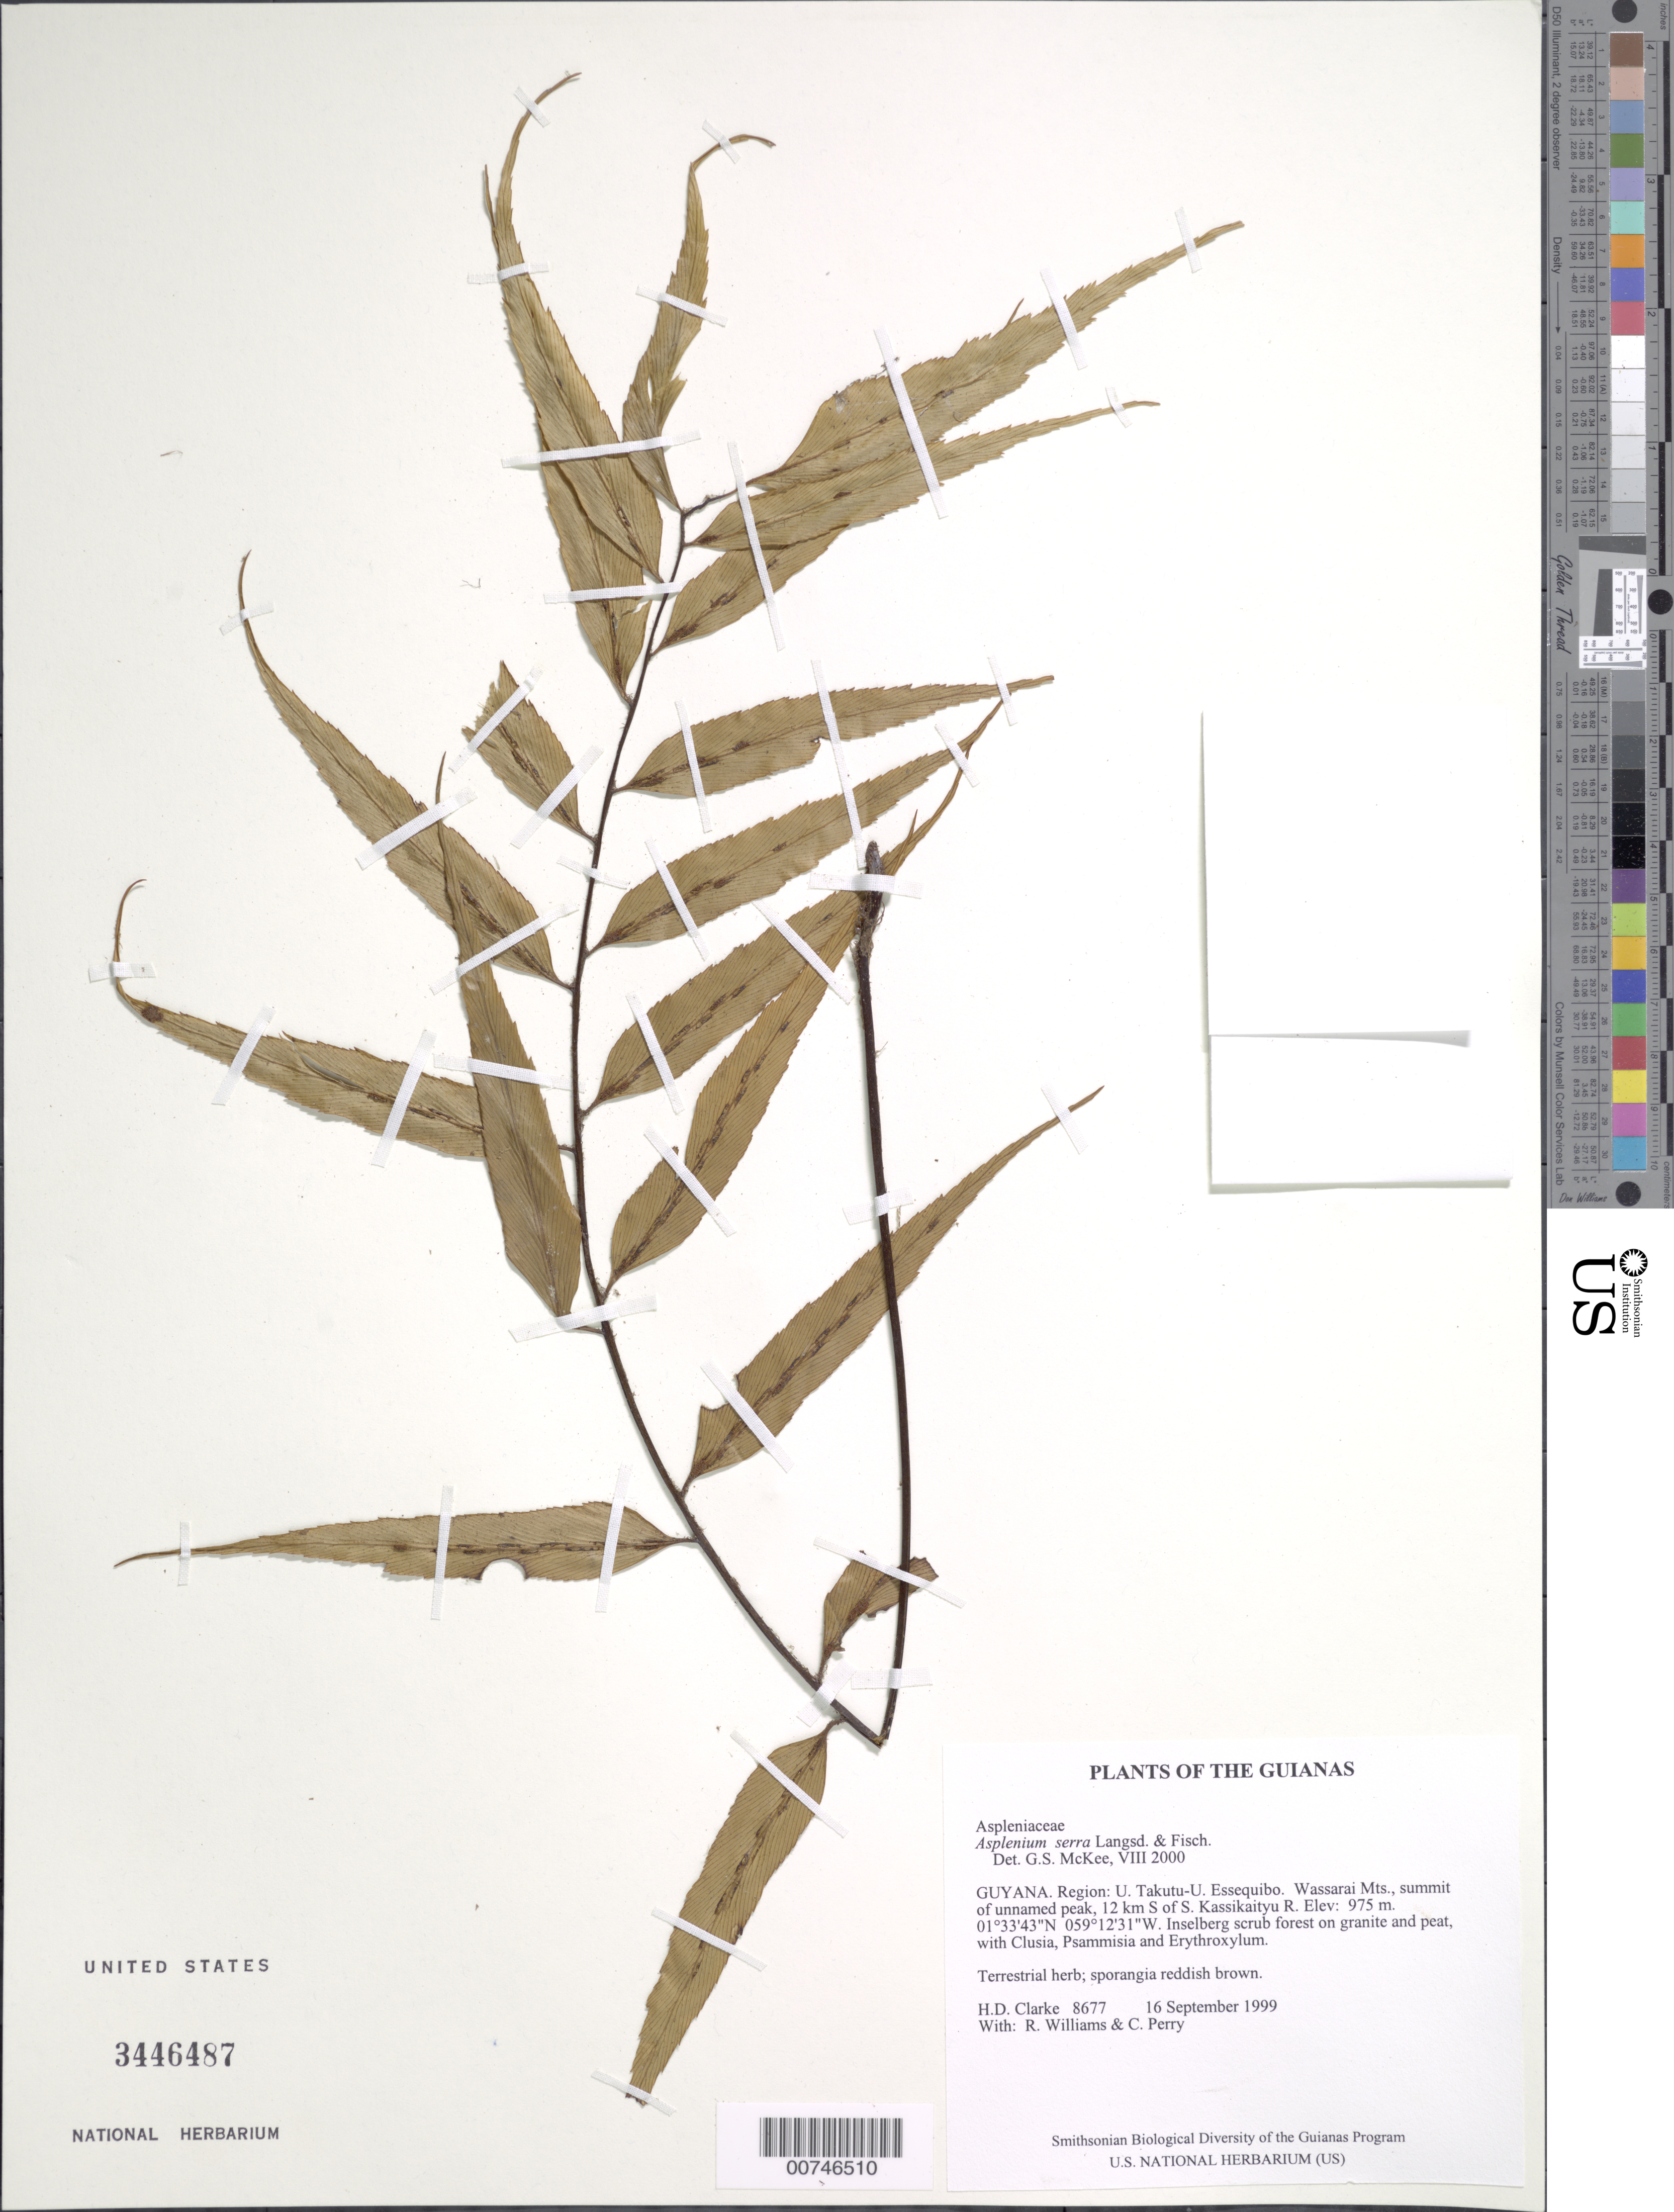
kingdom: Plantae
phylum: Tracheophyta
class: Polypodiopsida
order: Polypodiales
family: Aspleniaceae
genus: Asplenium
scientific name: Asplenium serra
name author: Langsd. & Fisch.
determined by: McKee, G. S., (US), NMNH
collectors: H. D. Clarke, R. Williams & C. Perry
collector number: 8677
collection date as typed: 16 September 1999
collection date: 1999-09-16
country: Guyana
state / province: U. Takutu-U. Essequibo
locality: Wassarai Mts., summit of unnamed peak, 12 km S of S. Kassikaityu R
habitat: Inselberg scrub forest on granite and peat, with Clusia, Psammisia and Erythroxylum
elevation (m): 975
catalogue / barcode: US 3446487